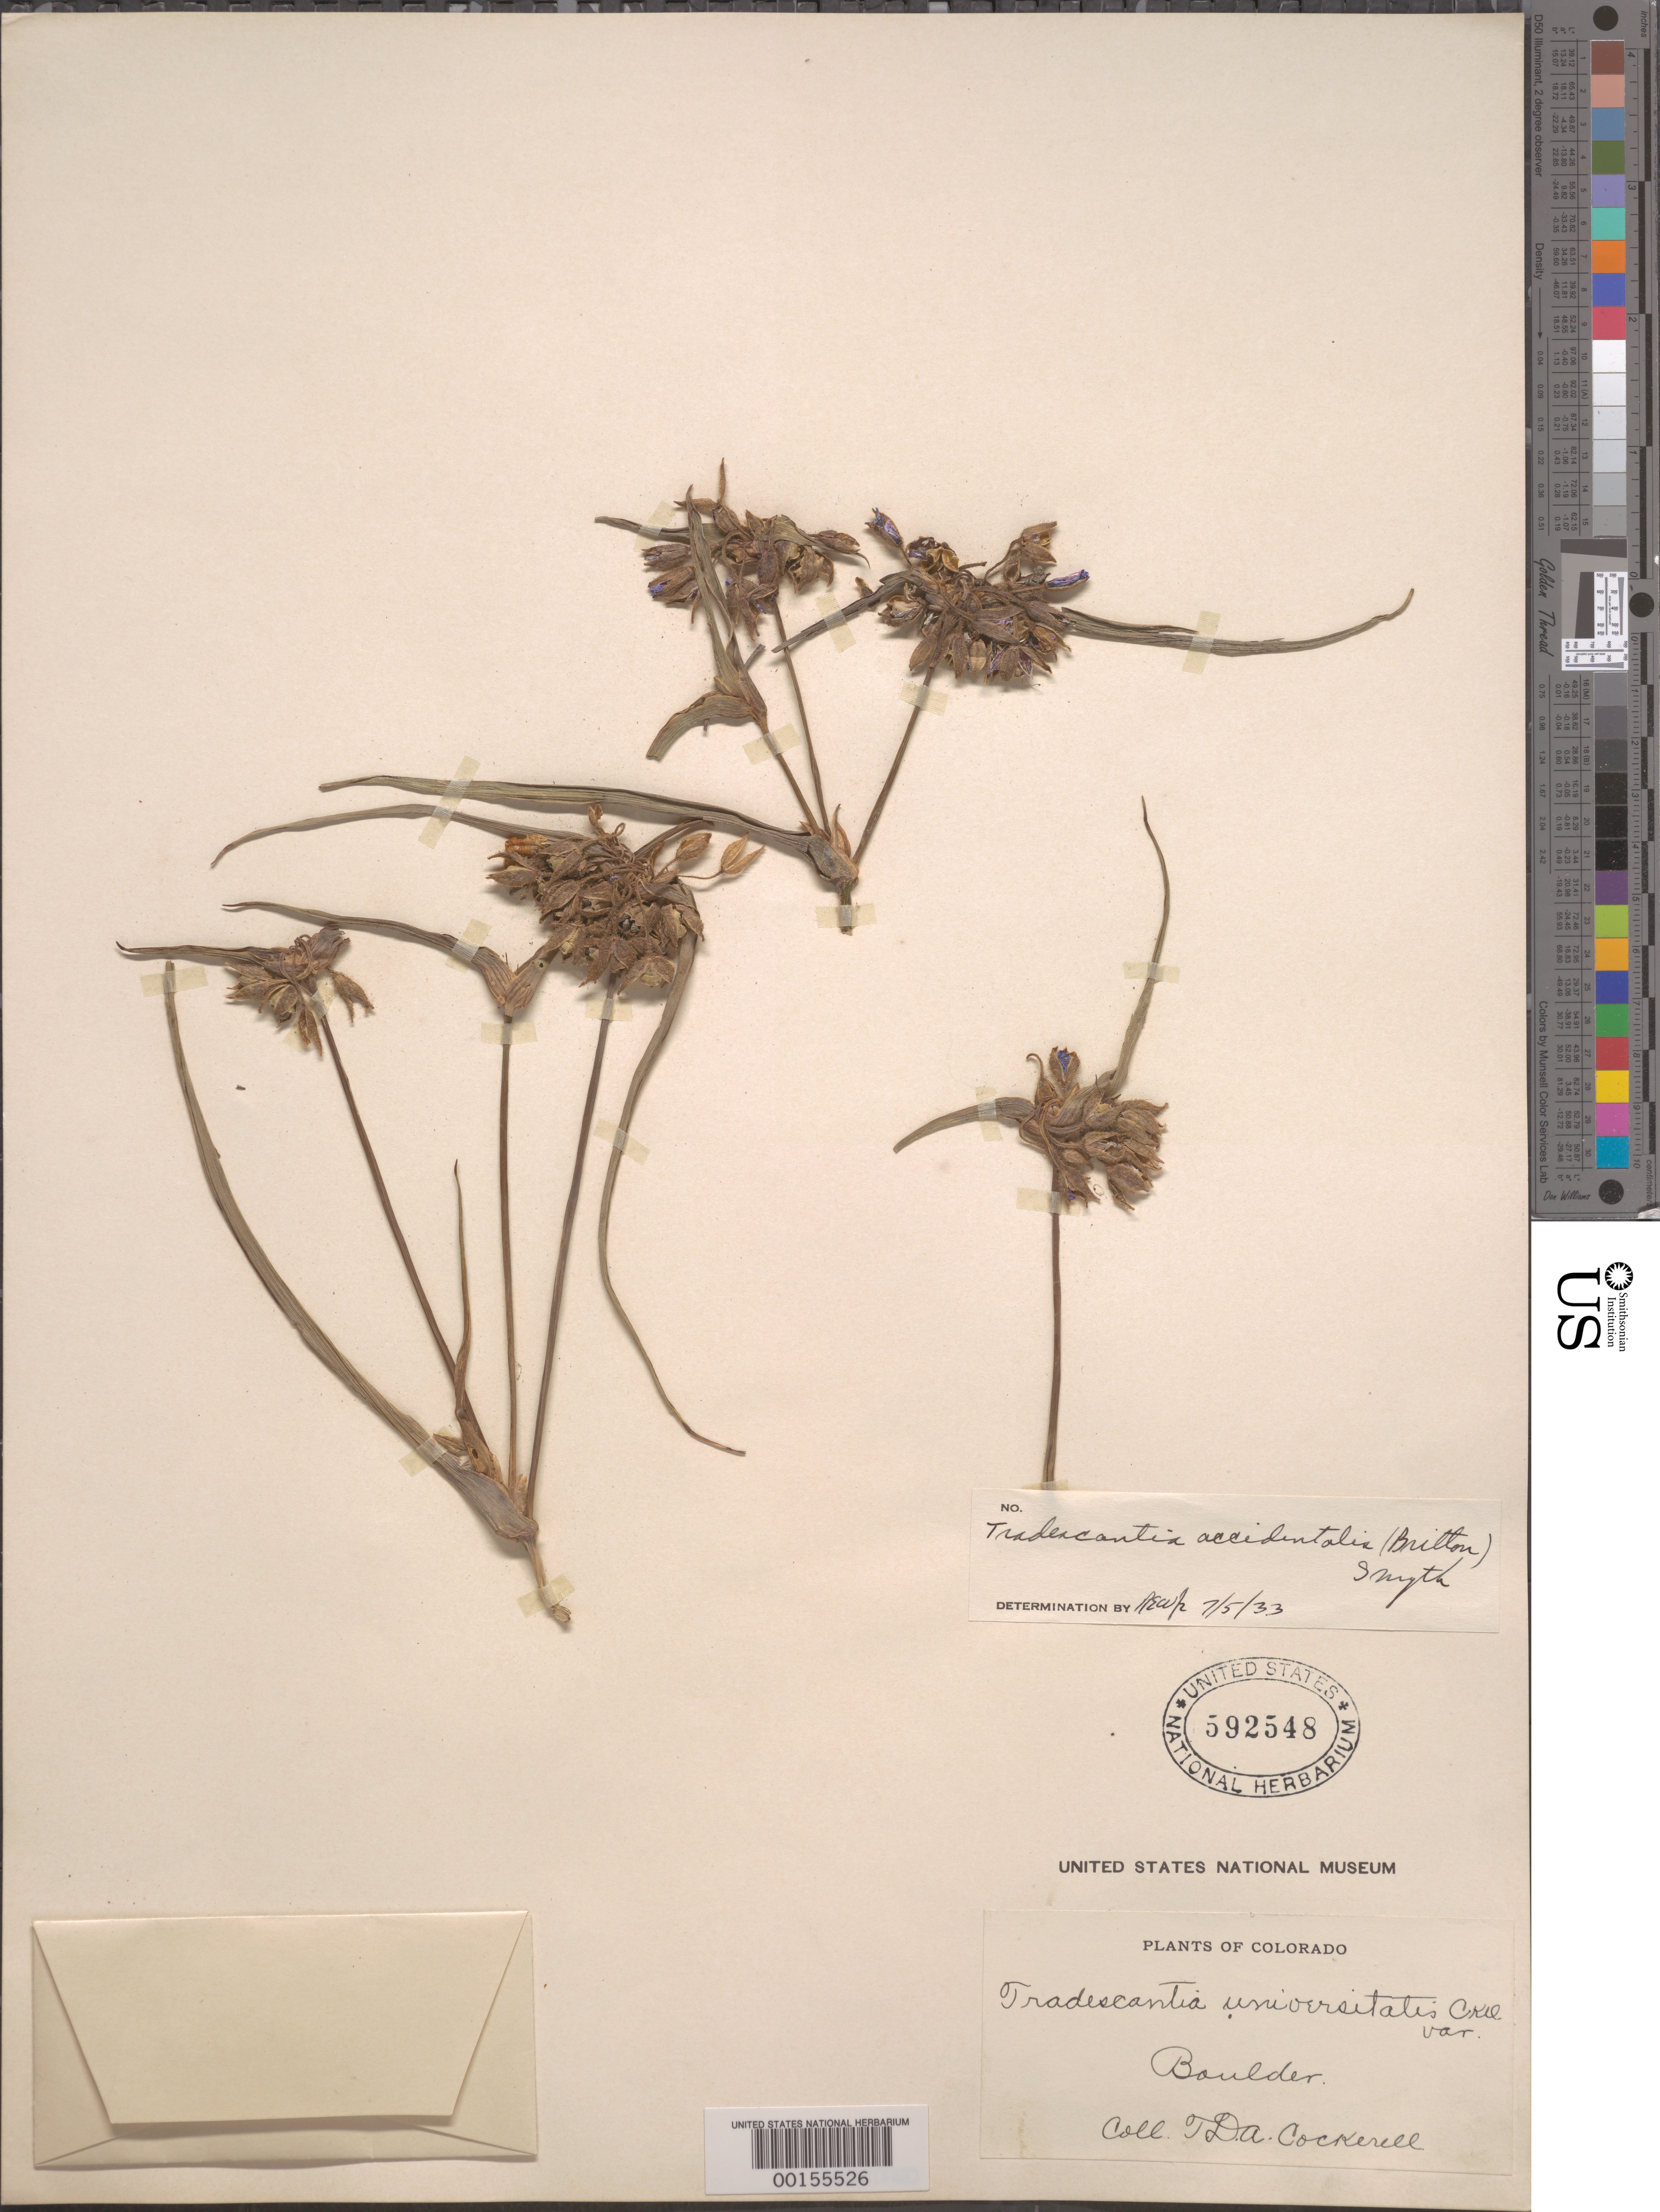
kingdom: Plantae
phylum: Tracheophyta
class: Liliopsida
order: Commelinales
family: Commelinaceae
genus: Tradescantia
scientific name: Tradescantia occidentalis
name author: (Britton) Smyth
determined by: Woodward, R. E.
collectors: T. Cockerell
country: United States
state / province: Colorado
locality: Boulder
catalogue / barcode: US 592548